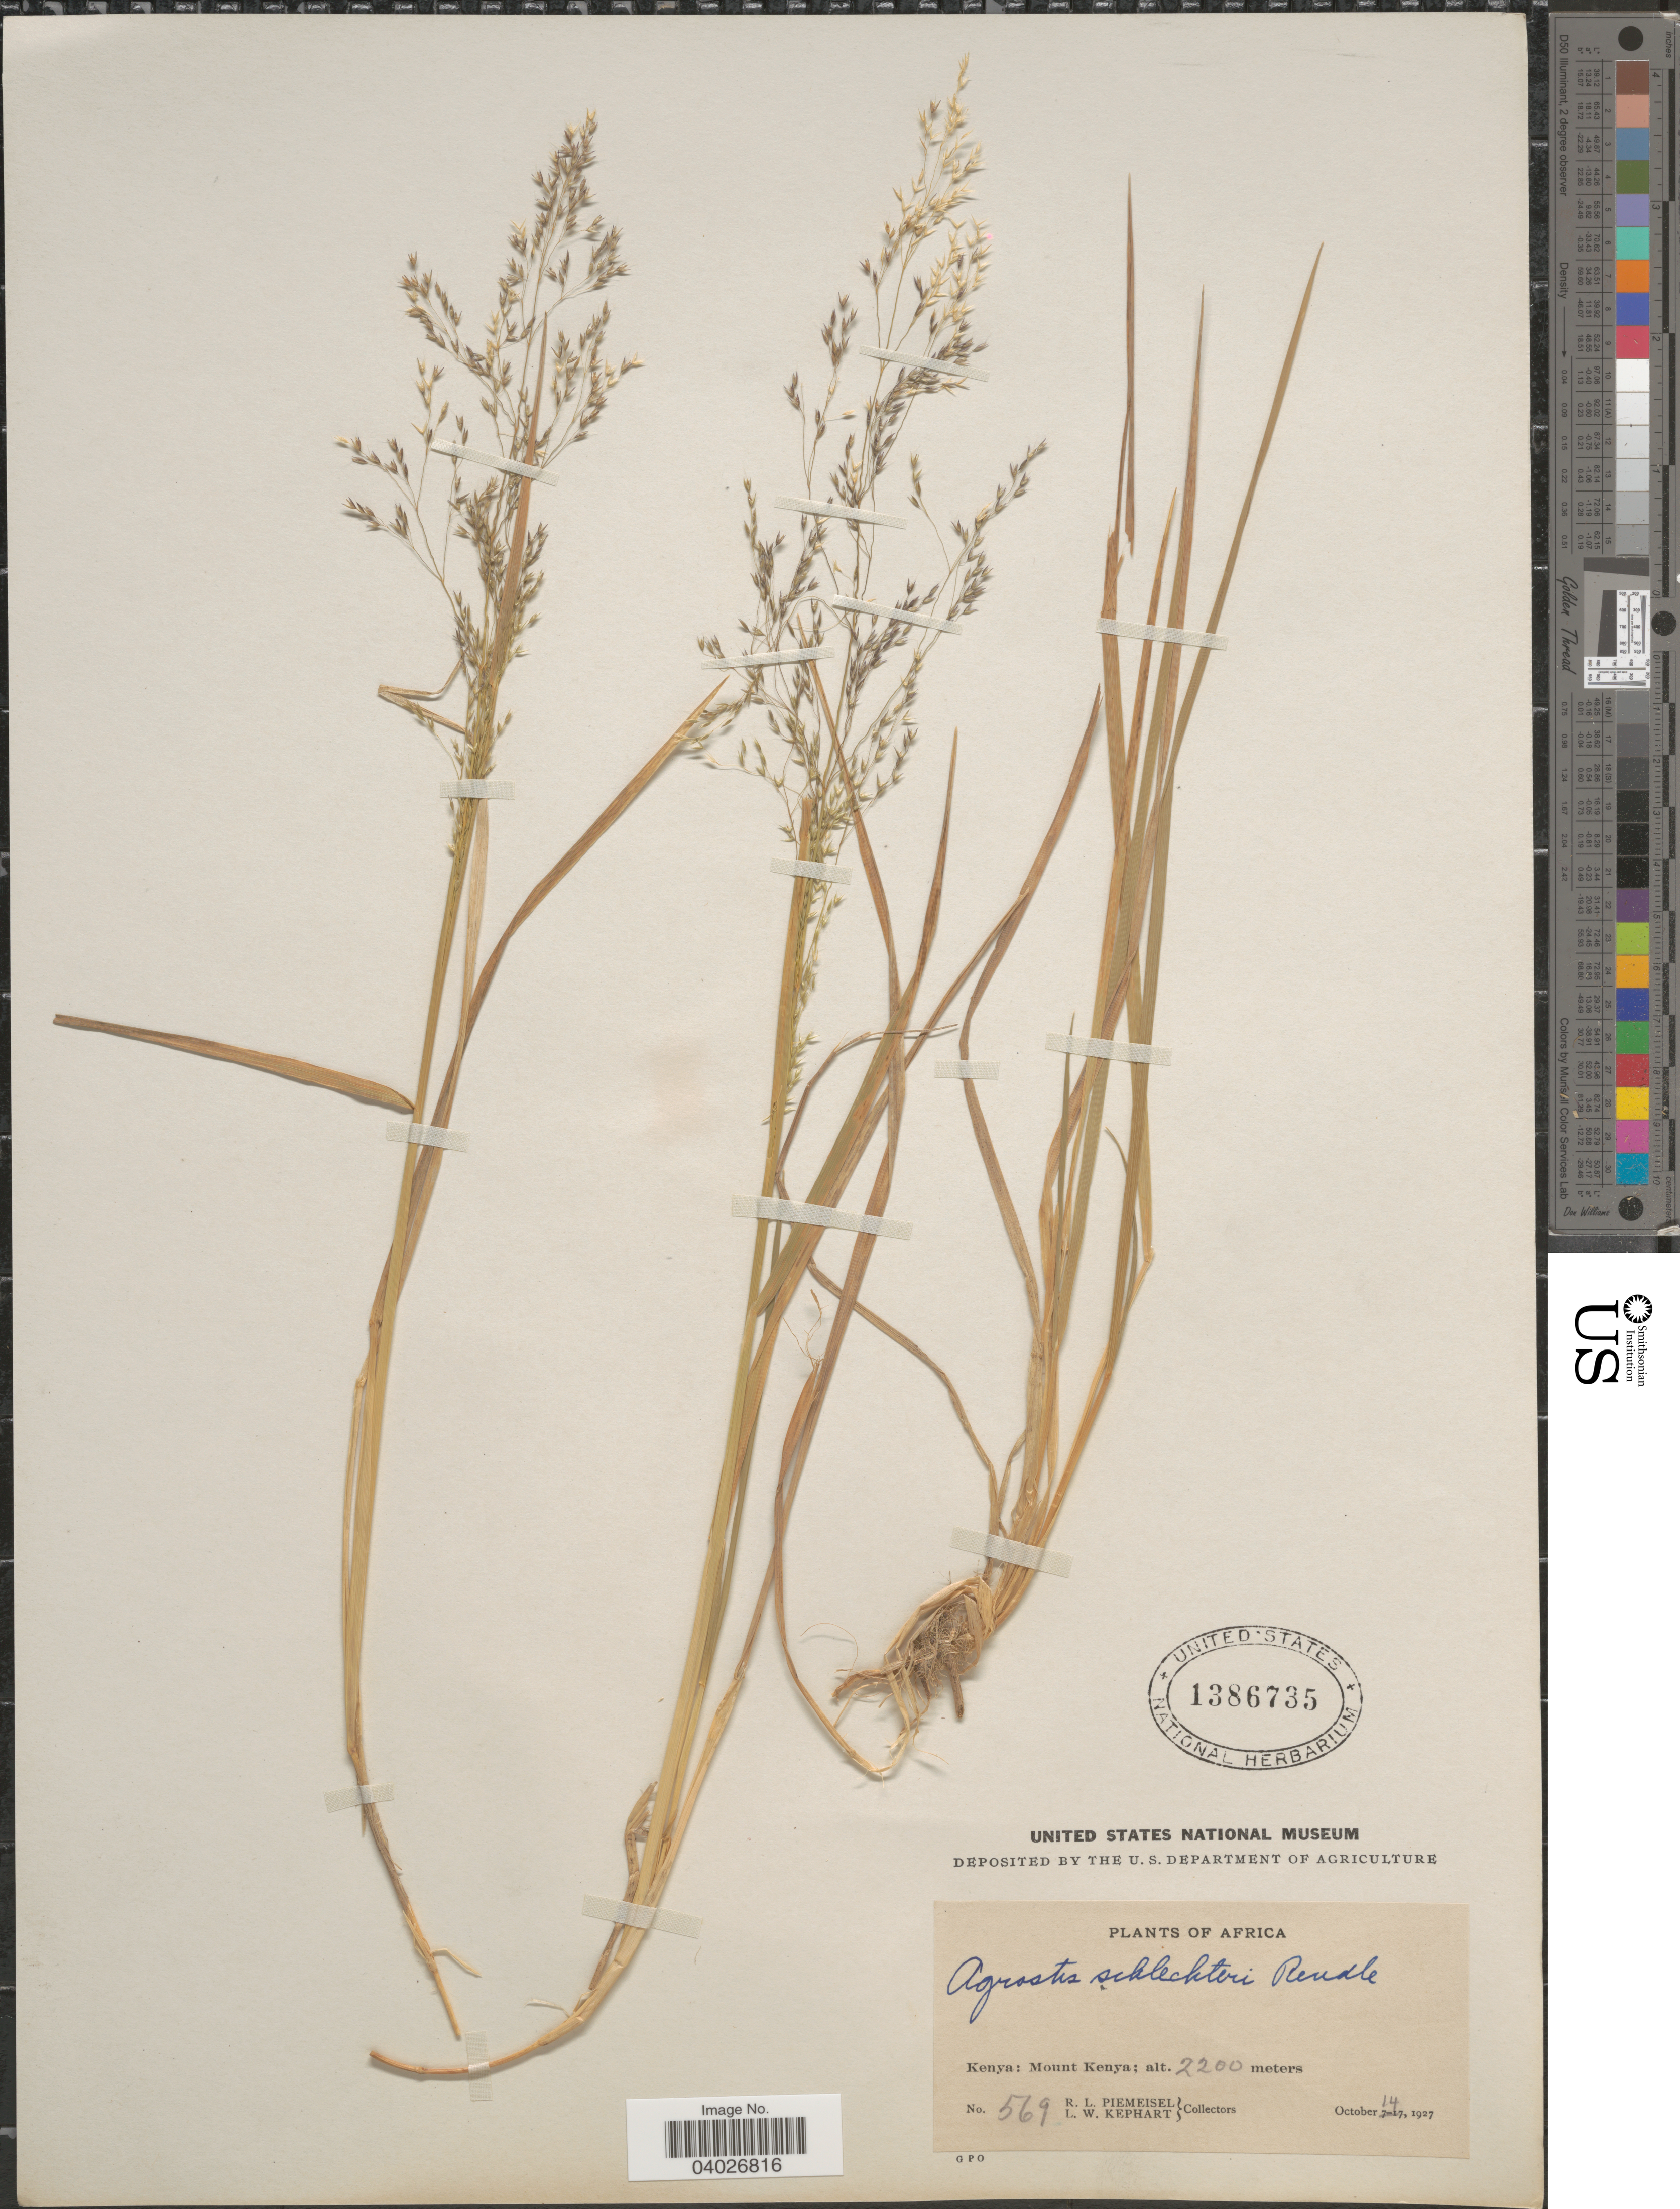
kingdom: Plantae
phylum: Tracheophyta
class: Liliopsida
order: Poales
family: Poaceae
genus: Agrostis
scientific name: Agrostis sp.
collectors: R. L. Piemeisel & L. W. Kephart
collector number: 569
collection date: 1927-10-14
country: Kenya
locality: Mount Kenya.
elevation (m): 2200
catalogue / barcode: US 1386735